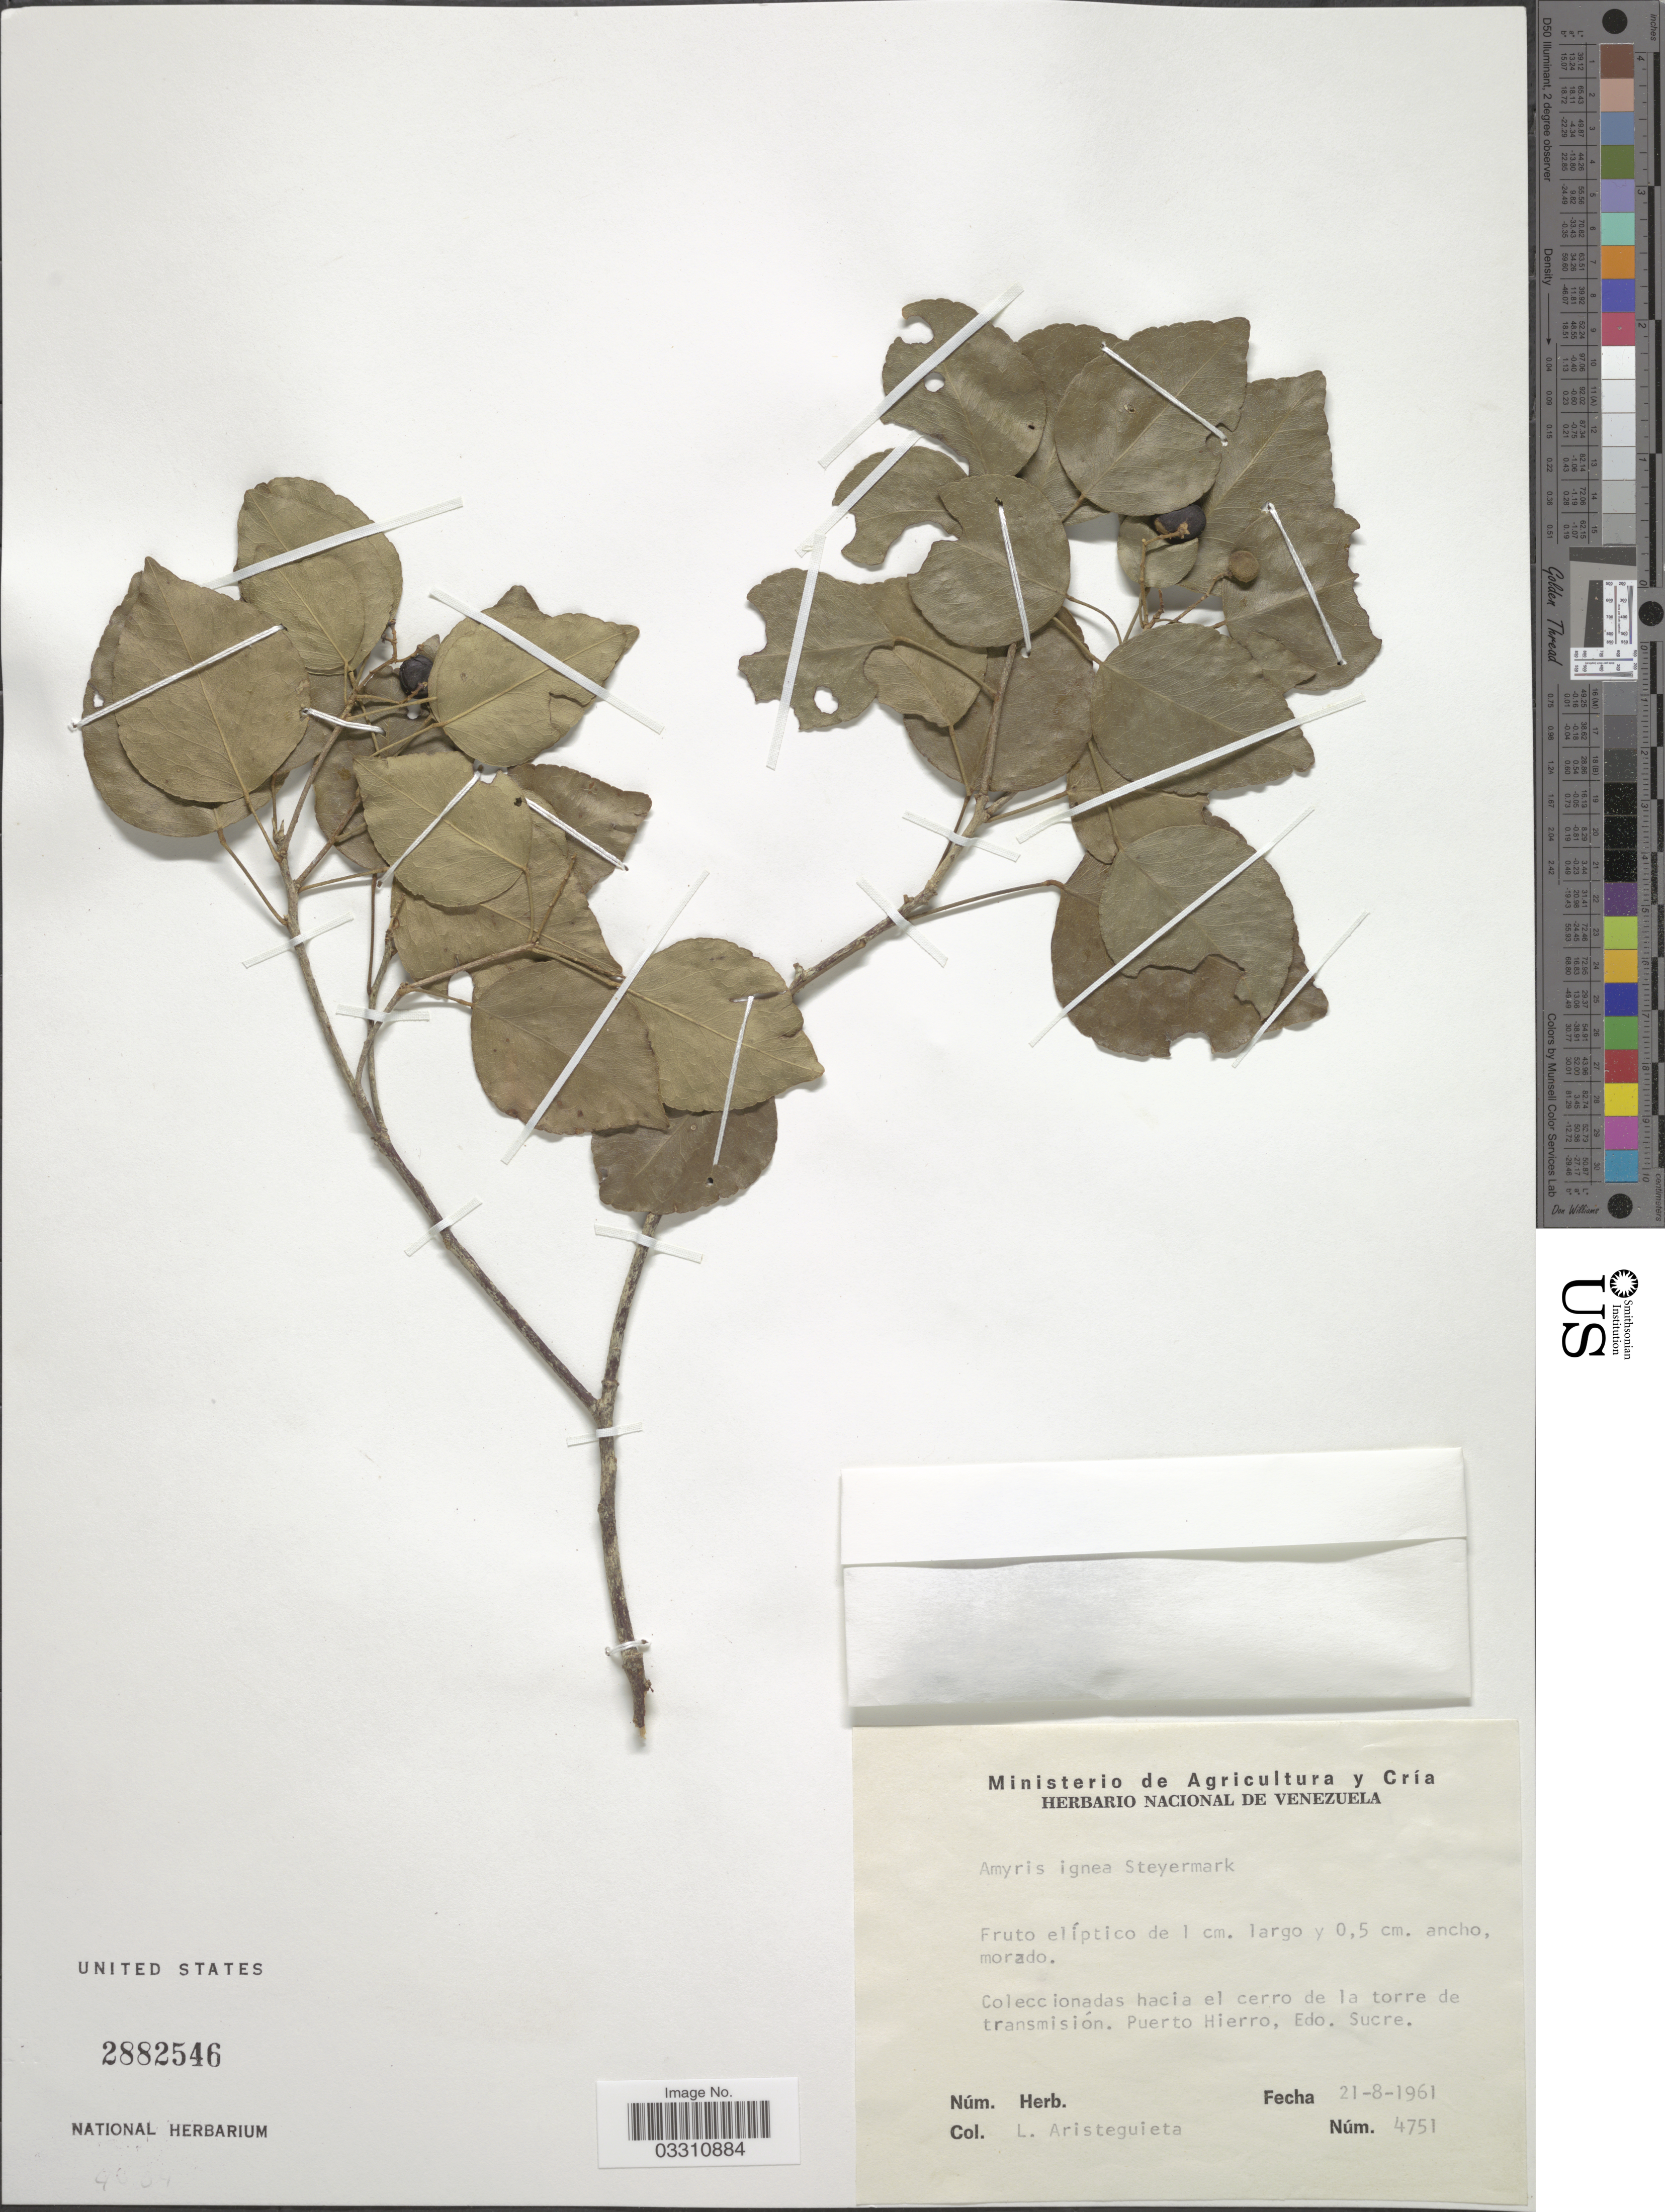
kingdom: Plantae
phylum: Tracheophyta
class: Magnoliopsida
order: Sapindales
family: Rutaceae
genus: Amyris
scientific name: Amyris ignea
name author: Steyerm.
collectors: L. Aristeguieta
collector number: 4751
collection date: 1961-08-21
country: Venezuela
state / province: Sucre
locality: Puerto Hierro.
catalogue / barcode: US 2882546